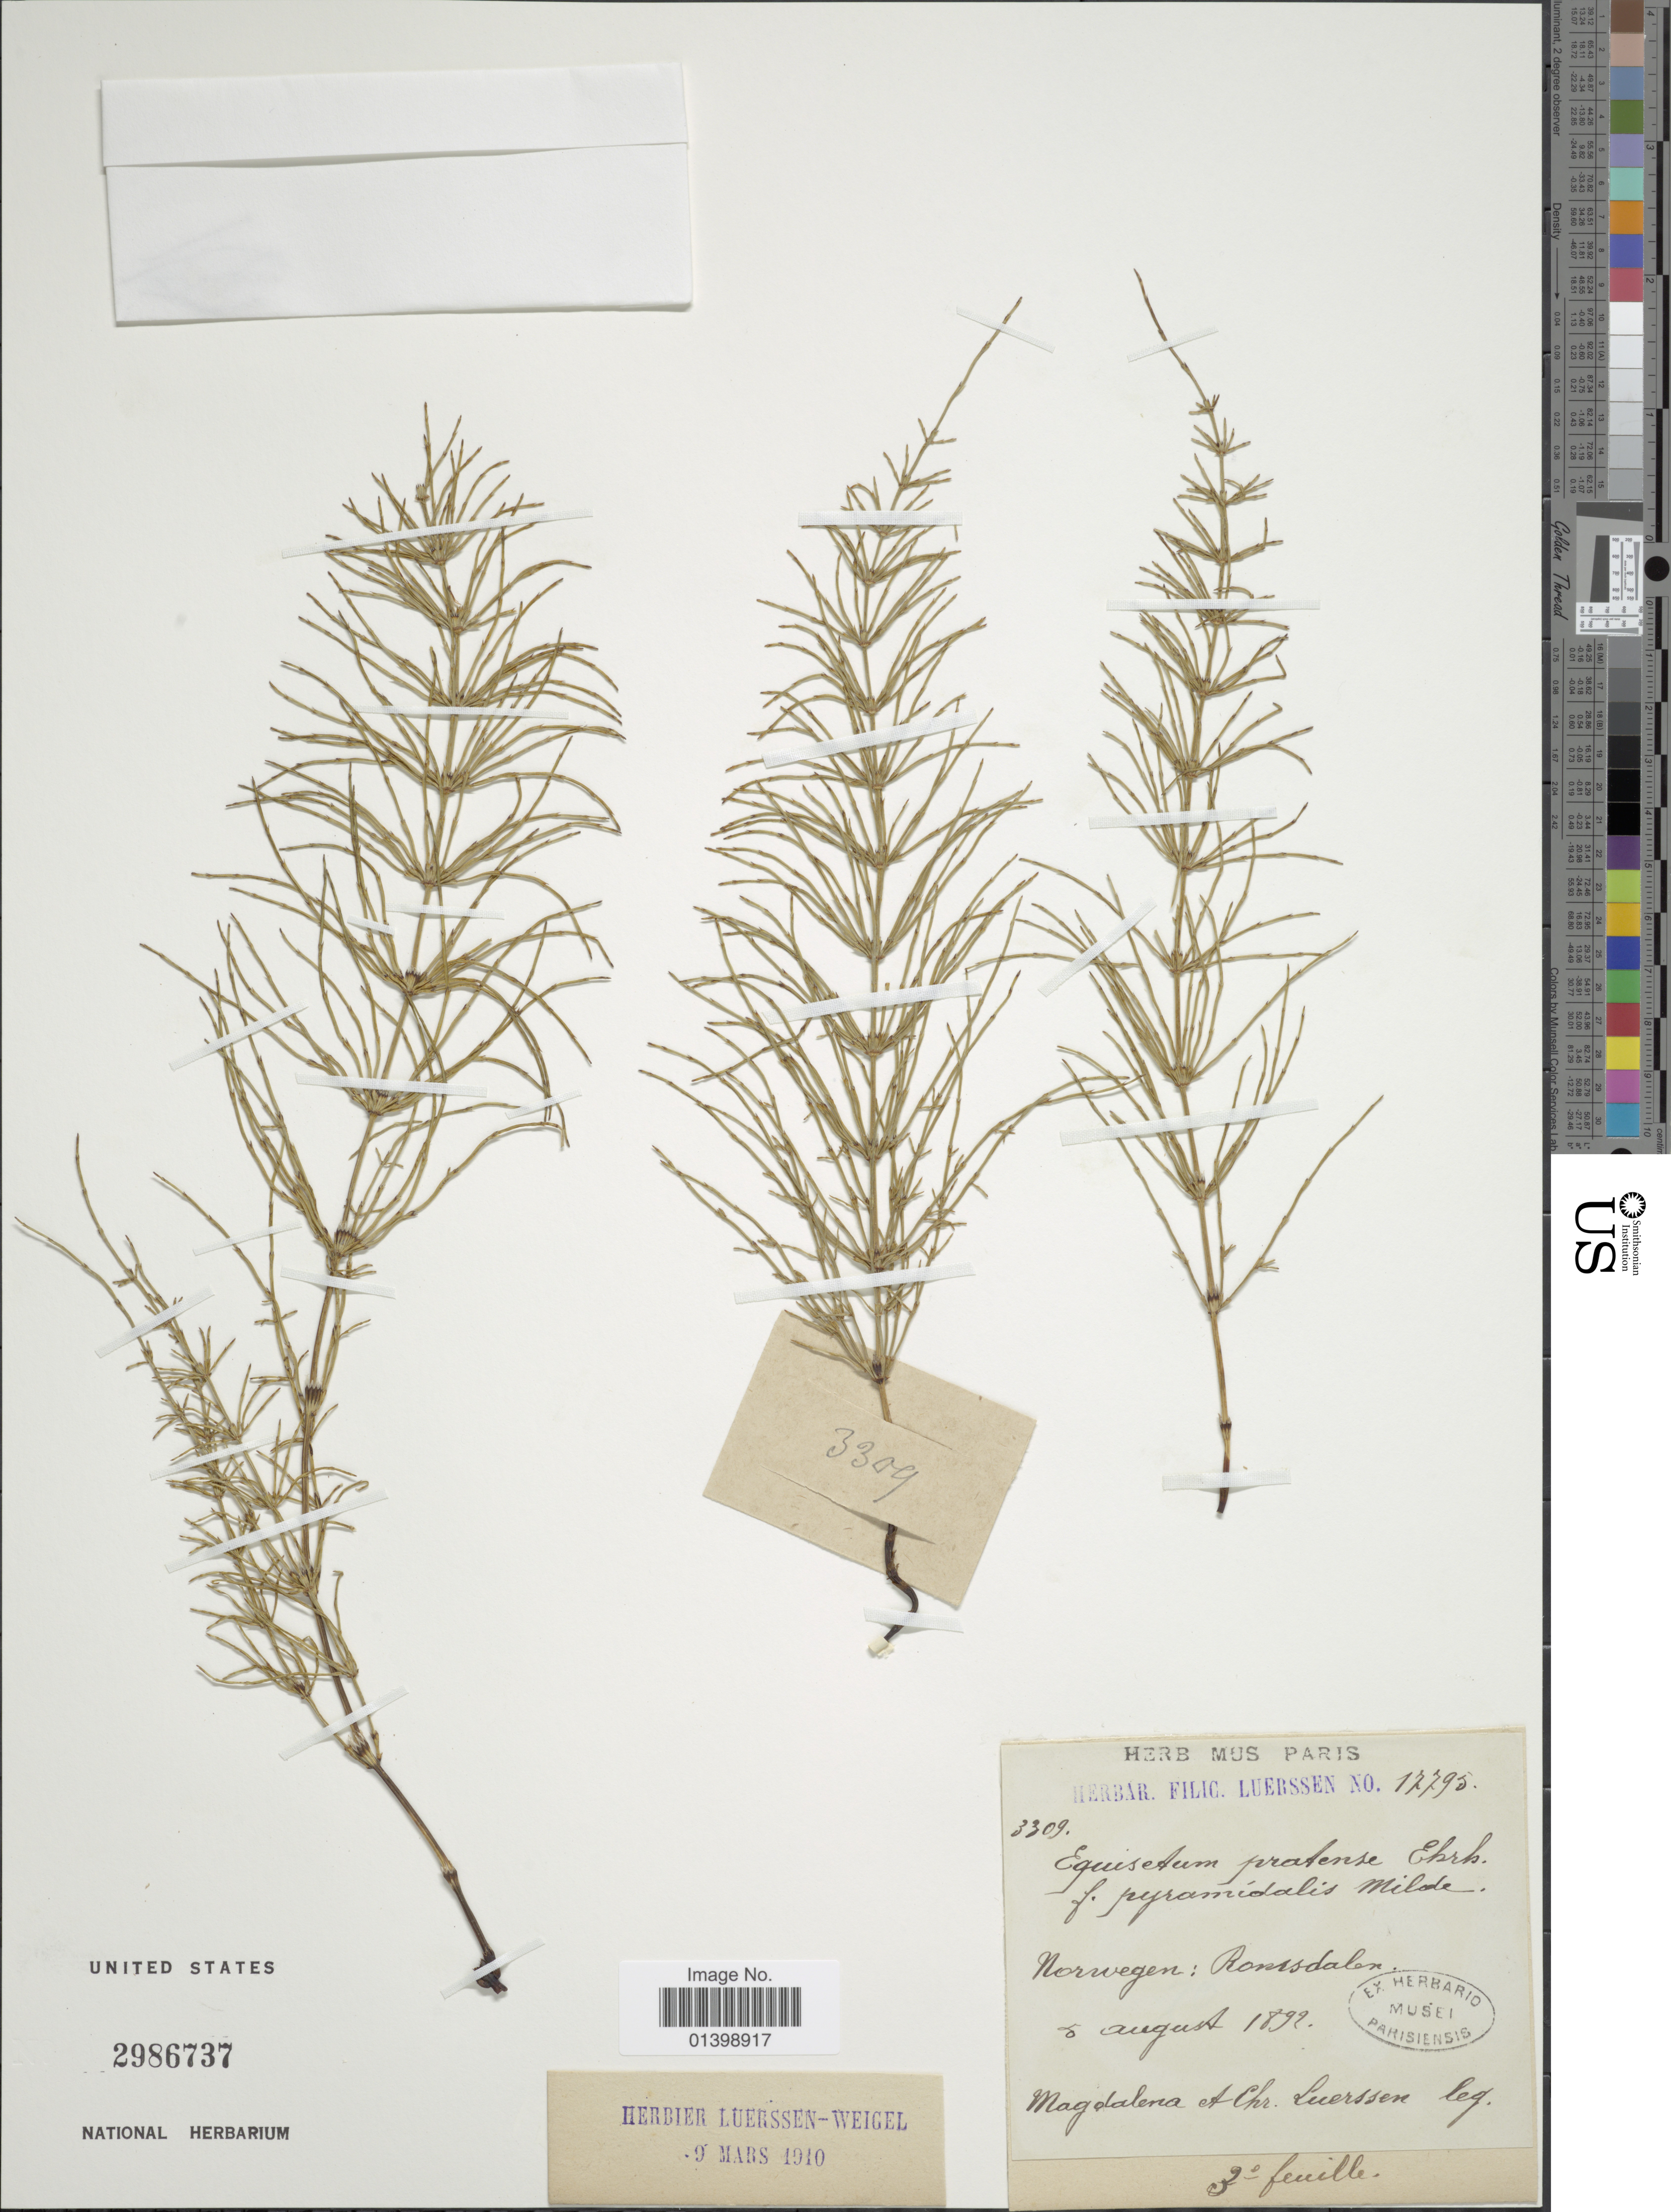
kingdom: Plantae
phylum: Tracheophyta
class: Polypodiopsida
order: Equisetales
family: Equisetaceae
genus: Equisetum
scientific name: Equisetum pratense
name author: Ehrh.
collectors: M. Luerssen & C. Luerssen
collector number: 3309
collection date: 1899-08-05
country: Norway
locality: Romsdalen.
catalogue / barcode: US 2986737